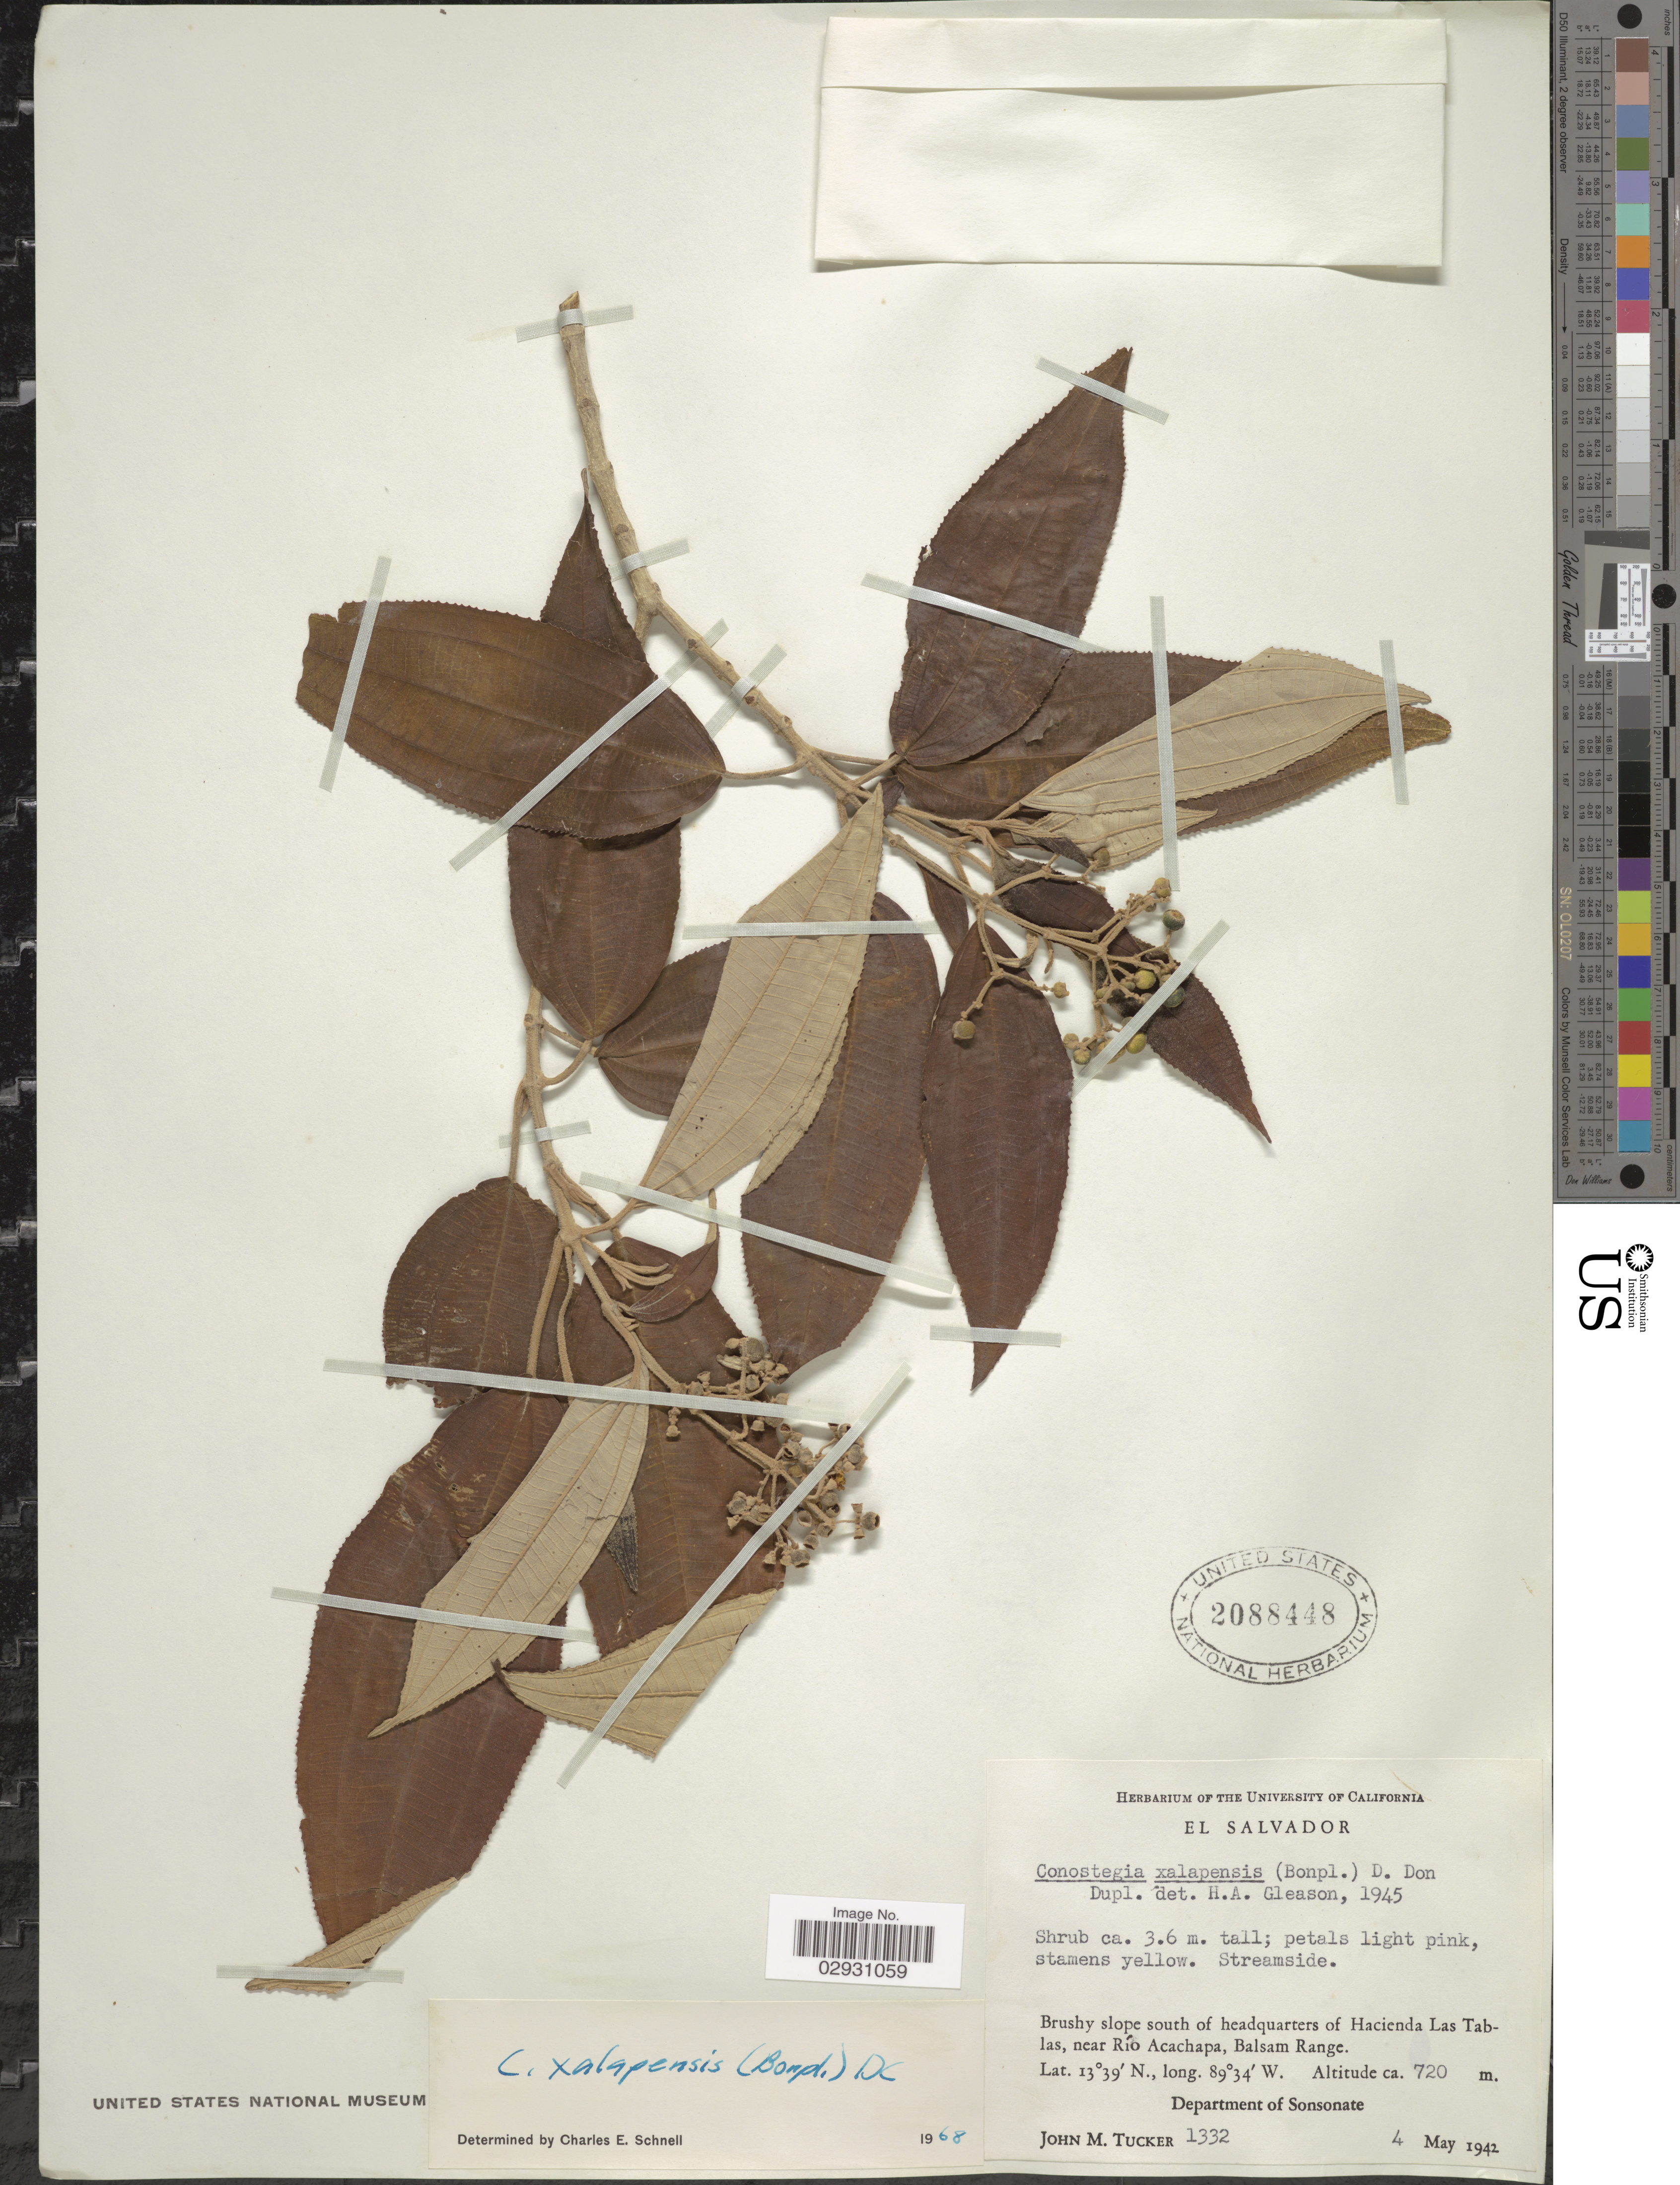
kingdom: Plantae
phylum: Tracheophyta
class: Magnoliopsida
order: Myrtales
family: Melastomataceae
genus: Conostegia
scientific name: Conostegia quadrangularis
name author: Schltdl. ex Steud.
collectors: J. M. Tucker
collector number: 1332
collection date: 1942-05-04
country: El Salvador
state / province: Sonsonate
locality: Brushy slope south of headquarters of Hacienda Las Tablas, near Río Acachapa, Balsam Range. Department of Sonsonate.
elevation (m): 720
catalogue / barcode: US 2088448